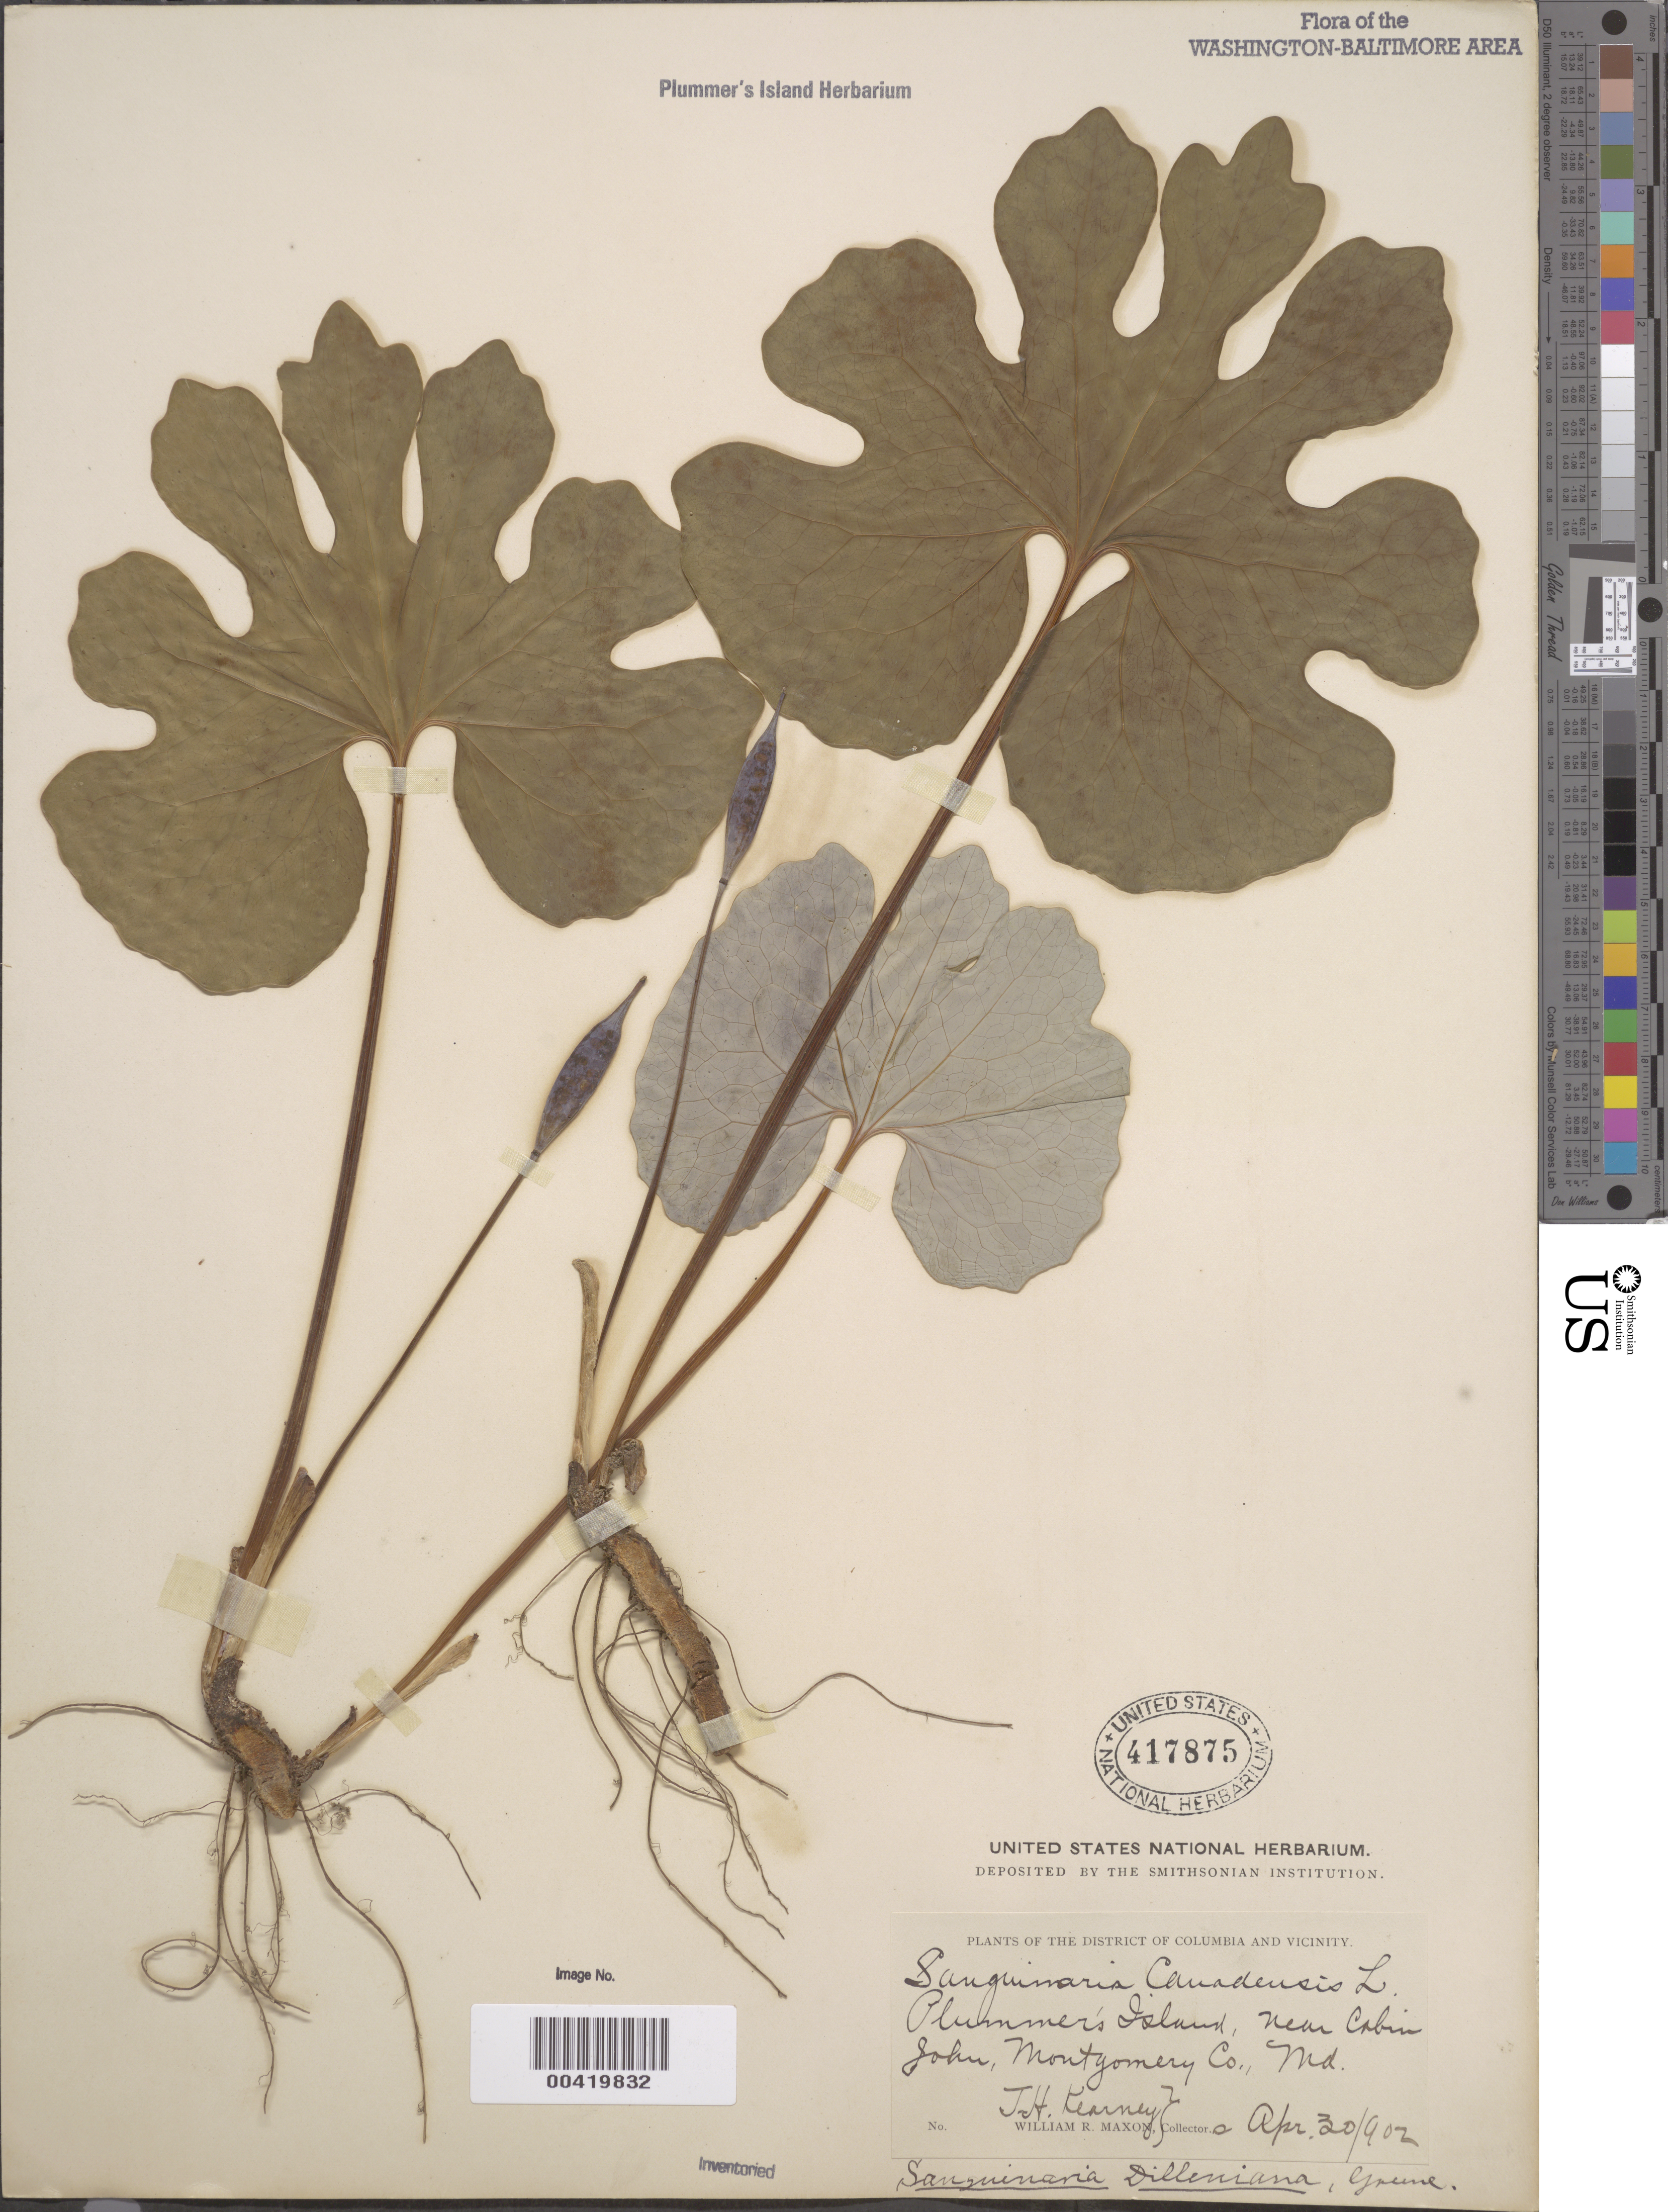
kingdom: Plantae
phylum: Tracheophyta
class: Magnoliopsida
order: Ranunculales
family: Papaveraceae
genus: Sanguinaria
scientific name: Sanguinaria canadensis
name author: L.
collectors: T. H. Kearney & W. R. Maxon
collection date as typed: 30 Apr 1902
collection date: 1902-04-30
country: United States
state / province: Maryland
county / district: Montgomery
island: Plummers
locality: Plummer's Island C. & O. Canal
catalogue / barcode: US 417875